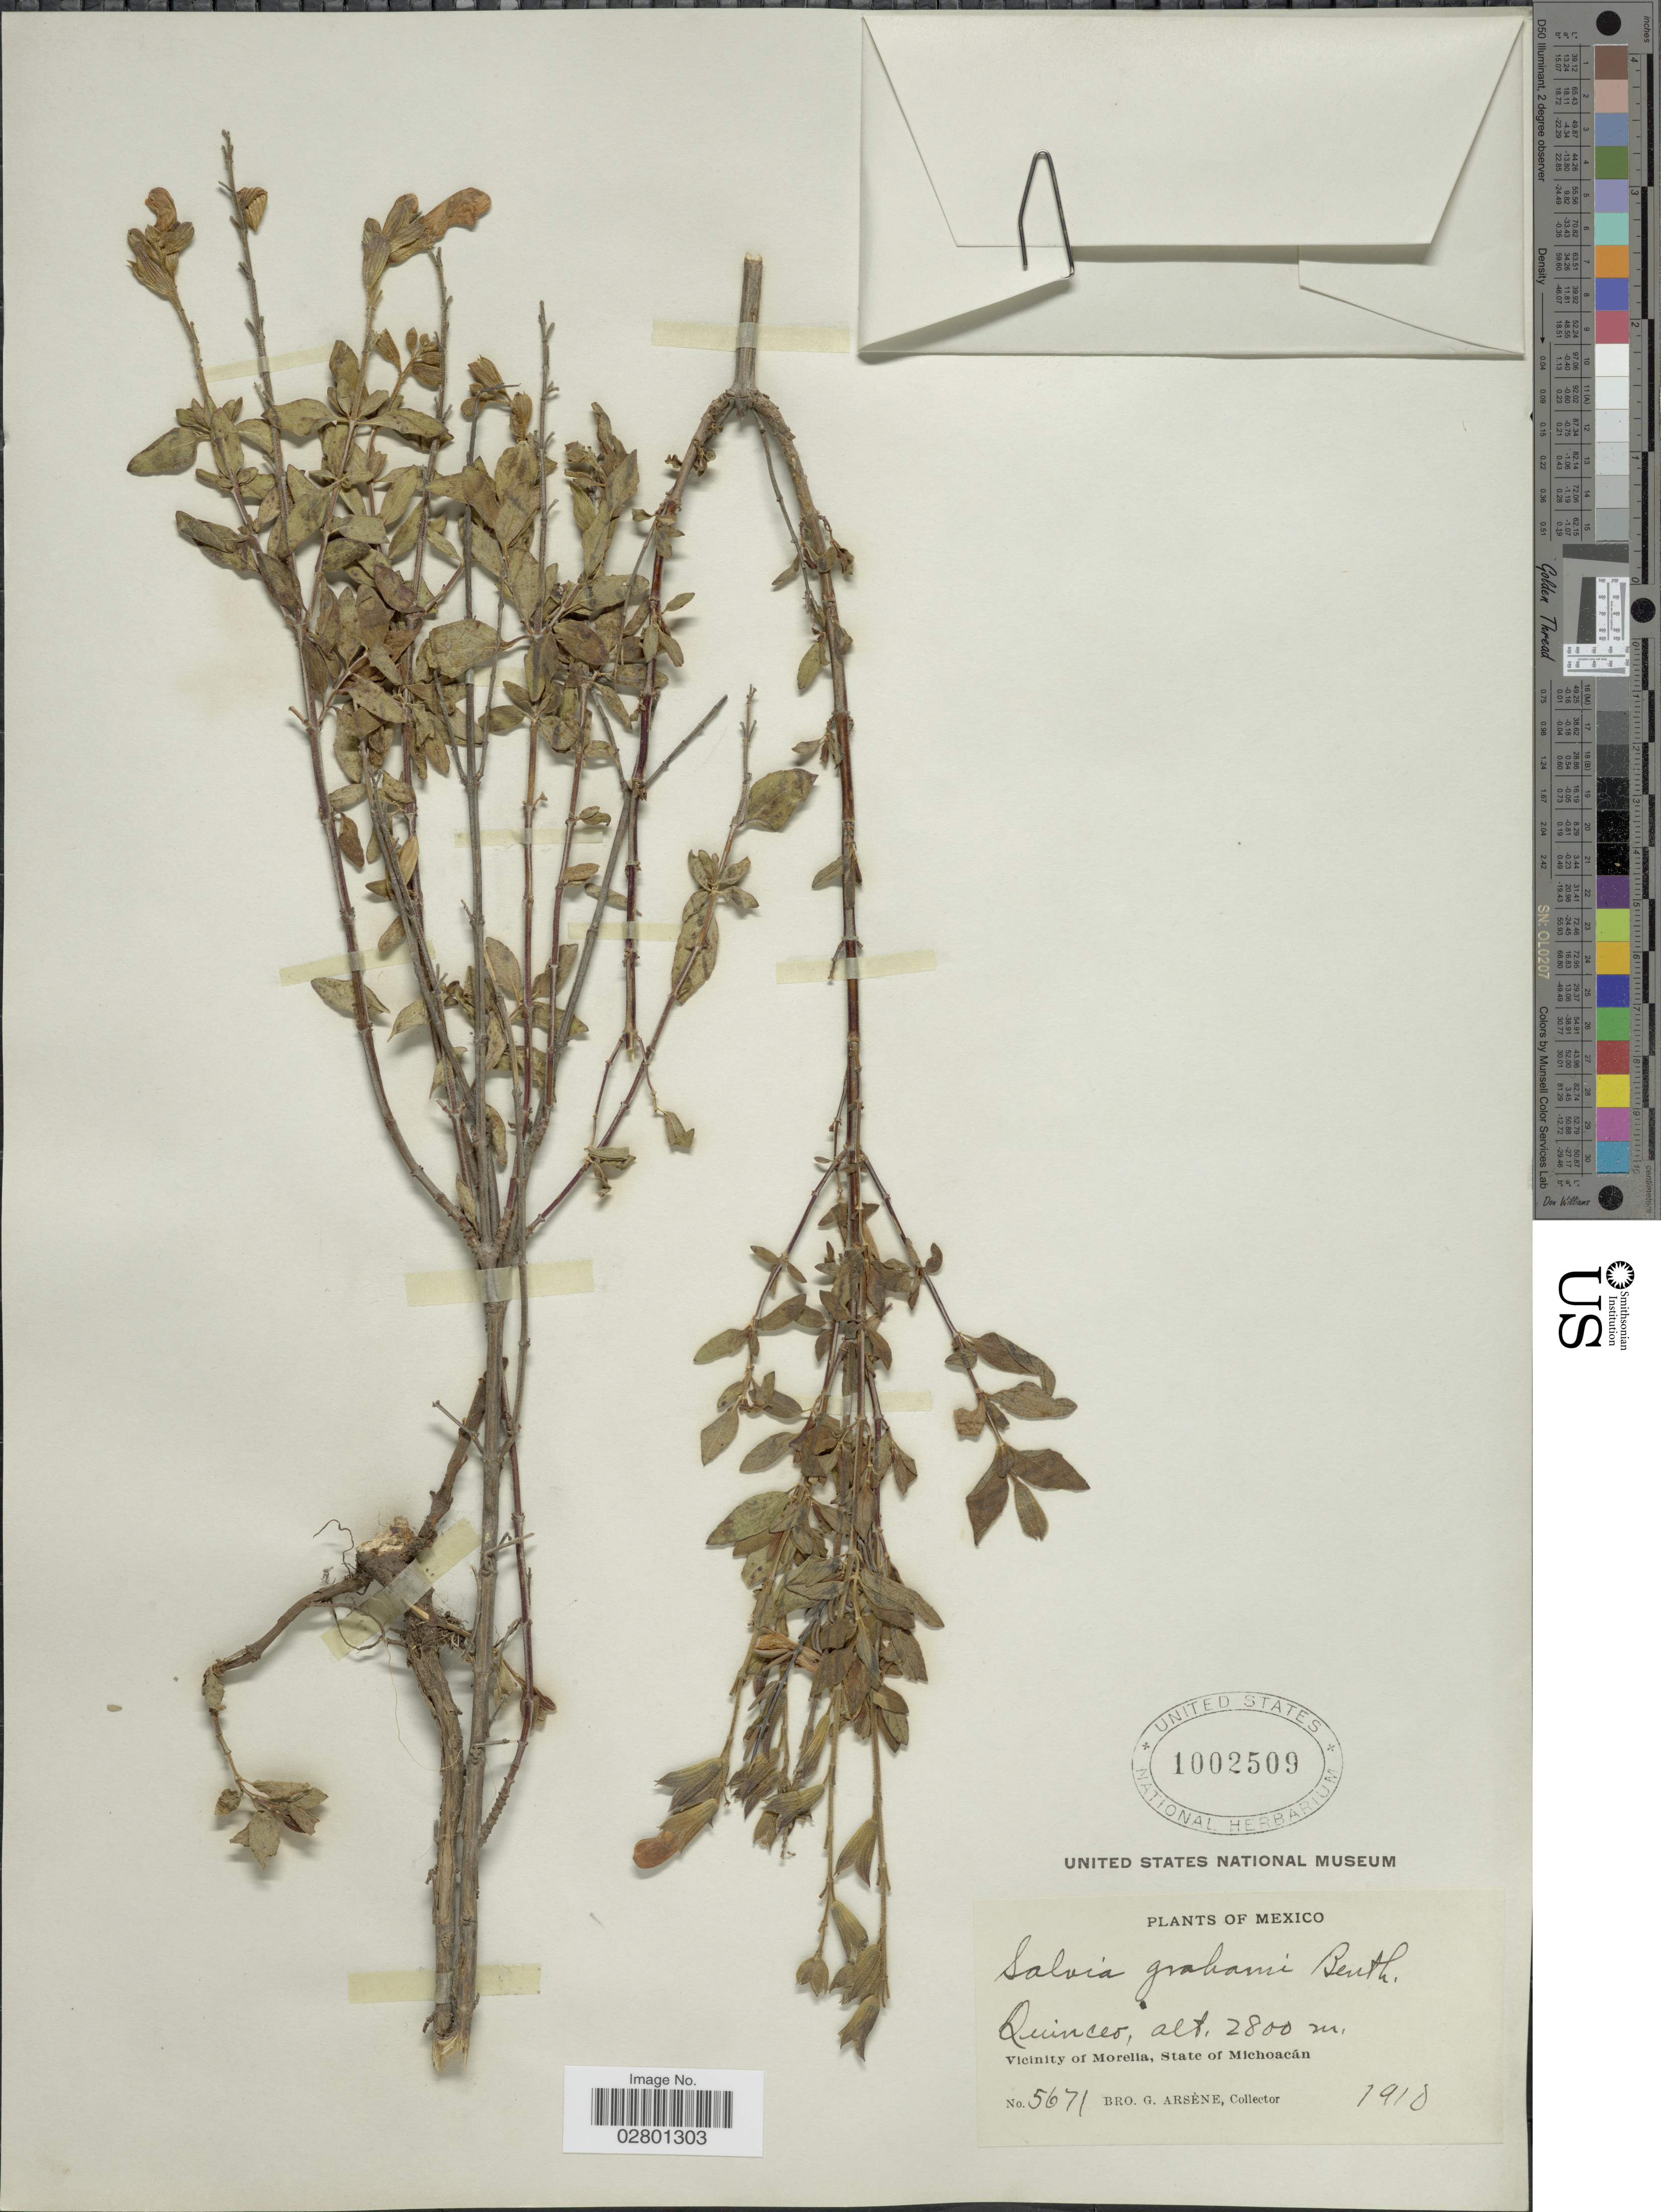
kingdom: Plantae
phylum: Tracheophyta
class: Magnoliopsida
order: Lamiales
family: Lamiaceae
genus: Salvia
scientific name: Salvia grahami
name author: Benth.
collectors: Bro. G. Arsène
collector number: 5671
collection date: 1910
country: Mexico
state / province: Michoacán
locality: Quinceo, Vicinity of Morelia.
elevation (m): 2800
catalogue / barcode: US 1002509